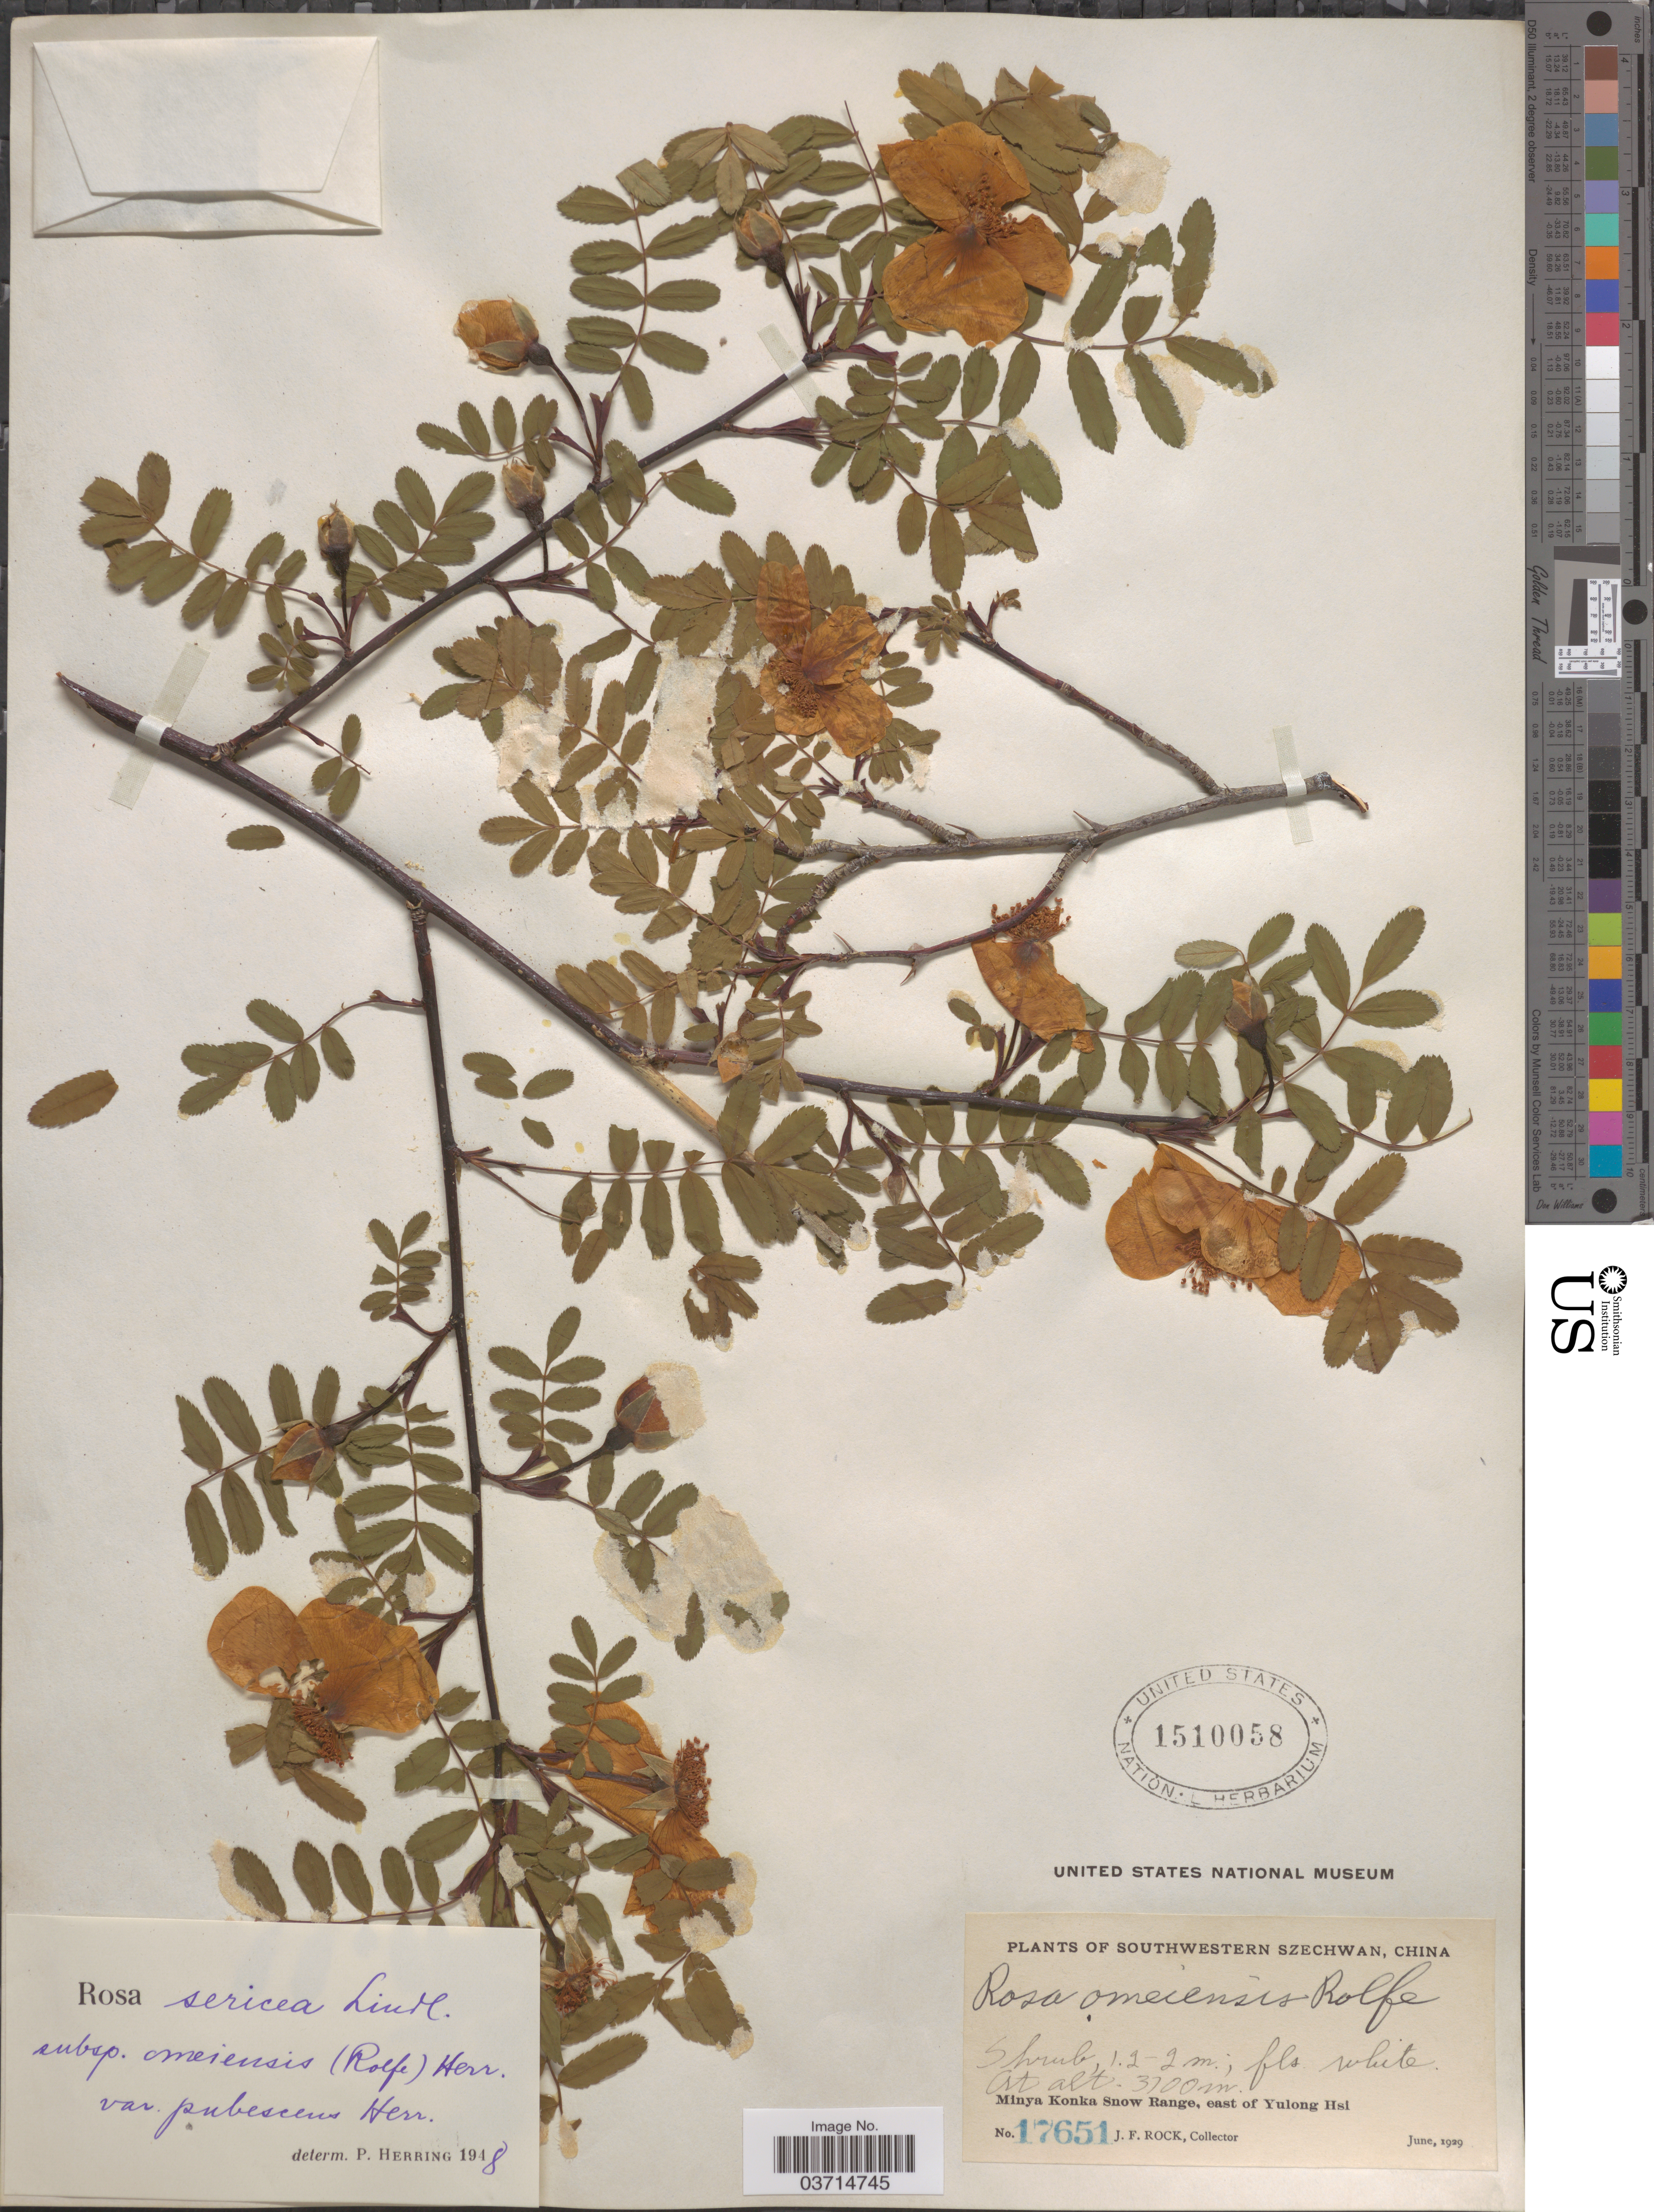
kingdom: Plantae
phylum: Tracheophyta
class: Magnoliopsida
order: Rosales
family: Rosaceae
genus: Rosa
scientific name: Rosa omeiensis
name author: Rolfe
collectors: J. Rock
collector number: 17651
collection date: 1929-06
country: China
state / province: Sichuan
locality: Southwestern Szechwan. Minya Konka Snow Range, east of Yulong Hsi.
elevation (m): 3700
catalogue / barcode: US 1510058